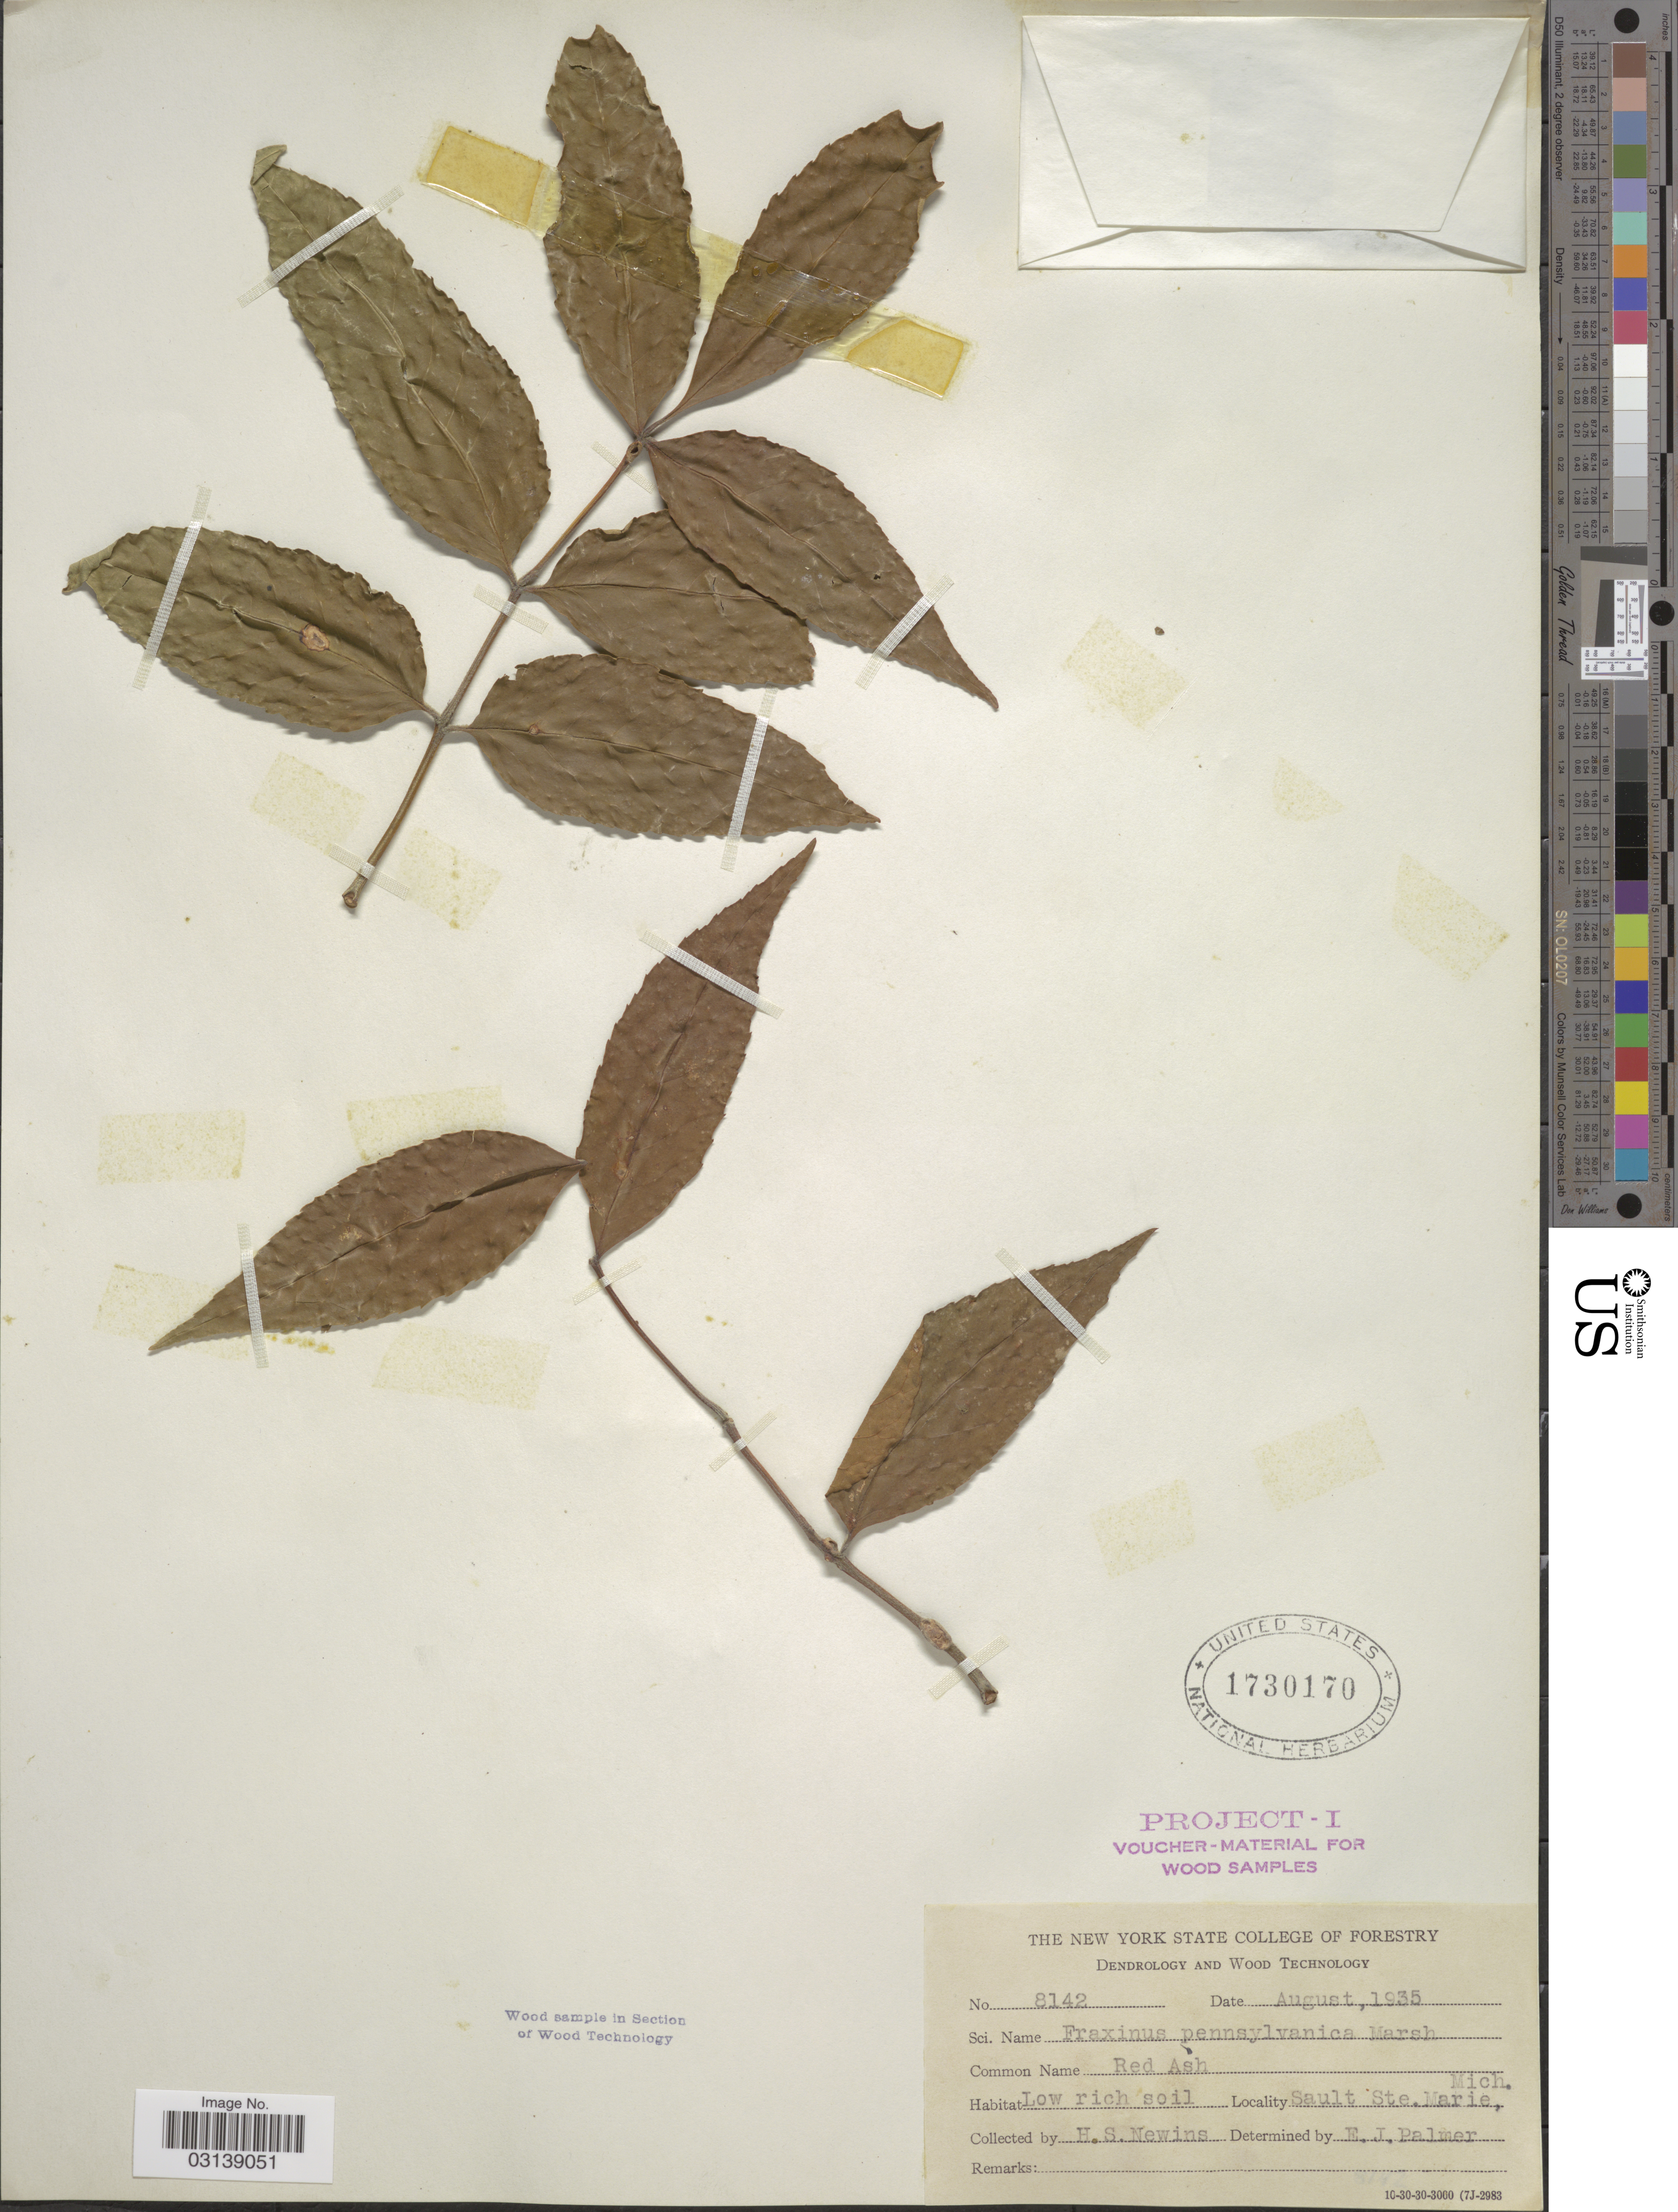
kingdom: Plantae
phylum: Tracheophyta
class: Magnoliopsida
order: Lamiales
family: Oleaceae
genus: Fraxinus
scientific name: Fraxinus pennsylvanica var. pubescens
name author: (Lam.) Lingelsh.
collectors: H. Newins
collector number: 8142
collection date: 1935-08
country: United States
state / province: Michigan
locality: Sault Ste. Marie.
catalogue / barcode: US 1730170